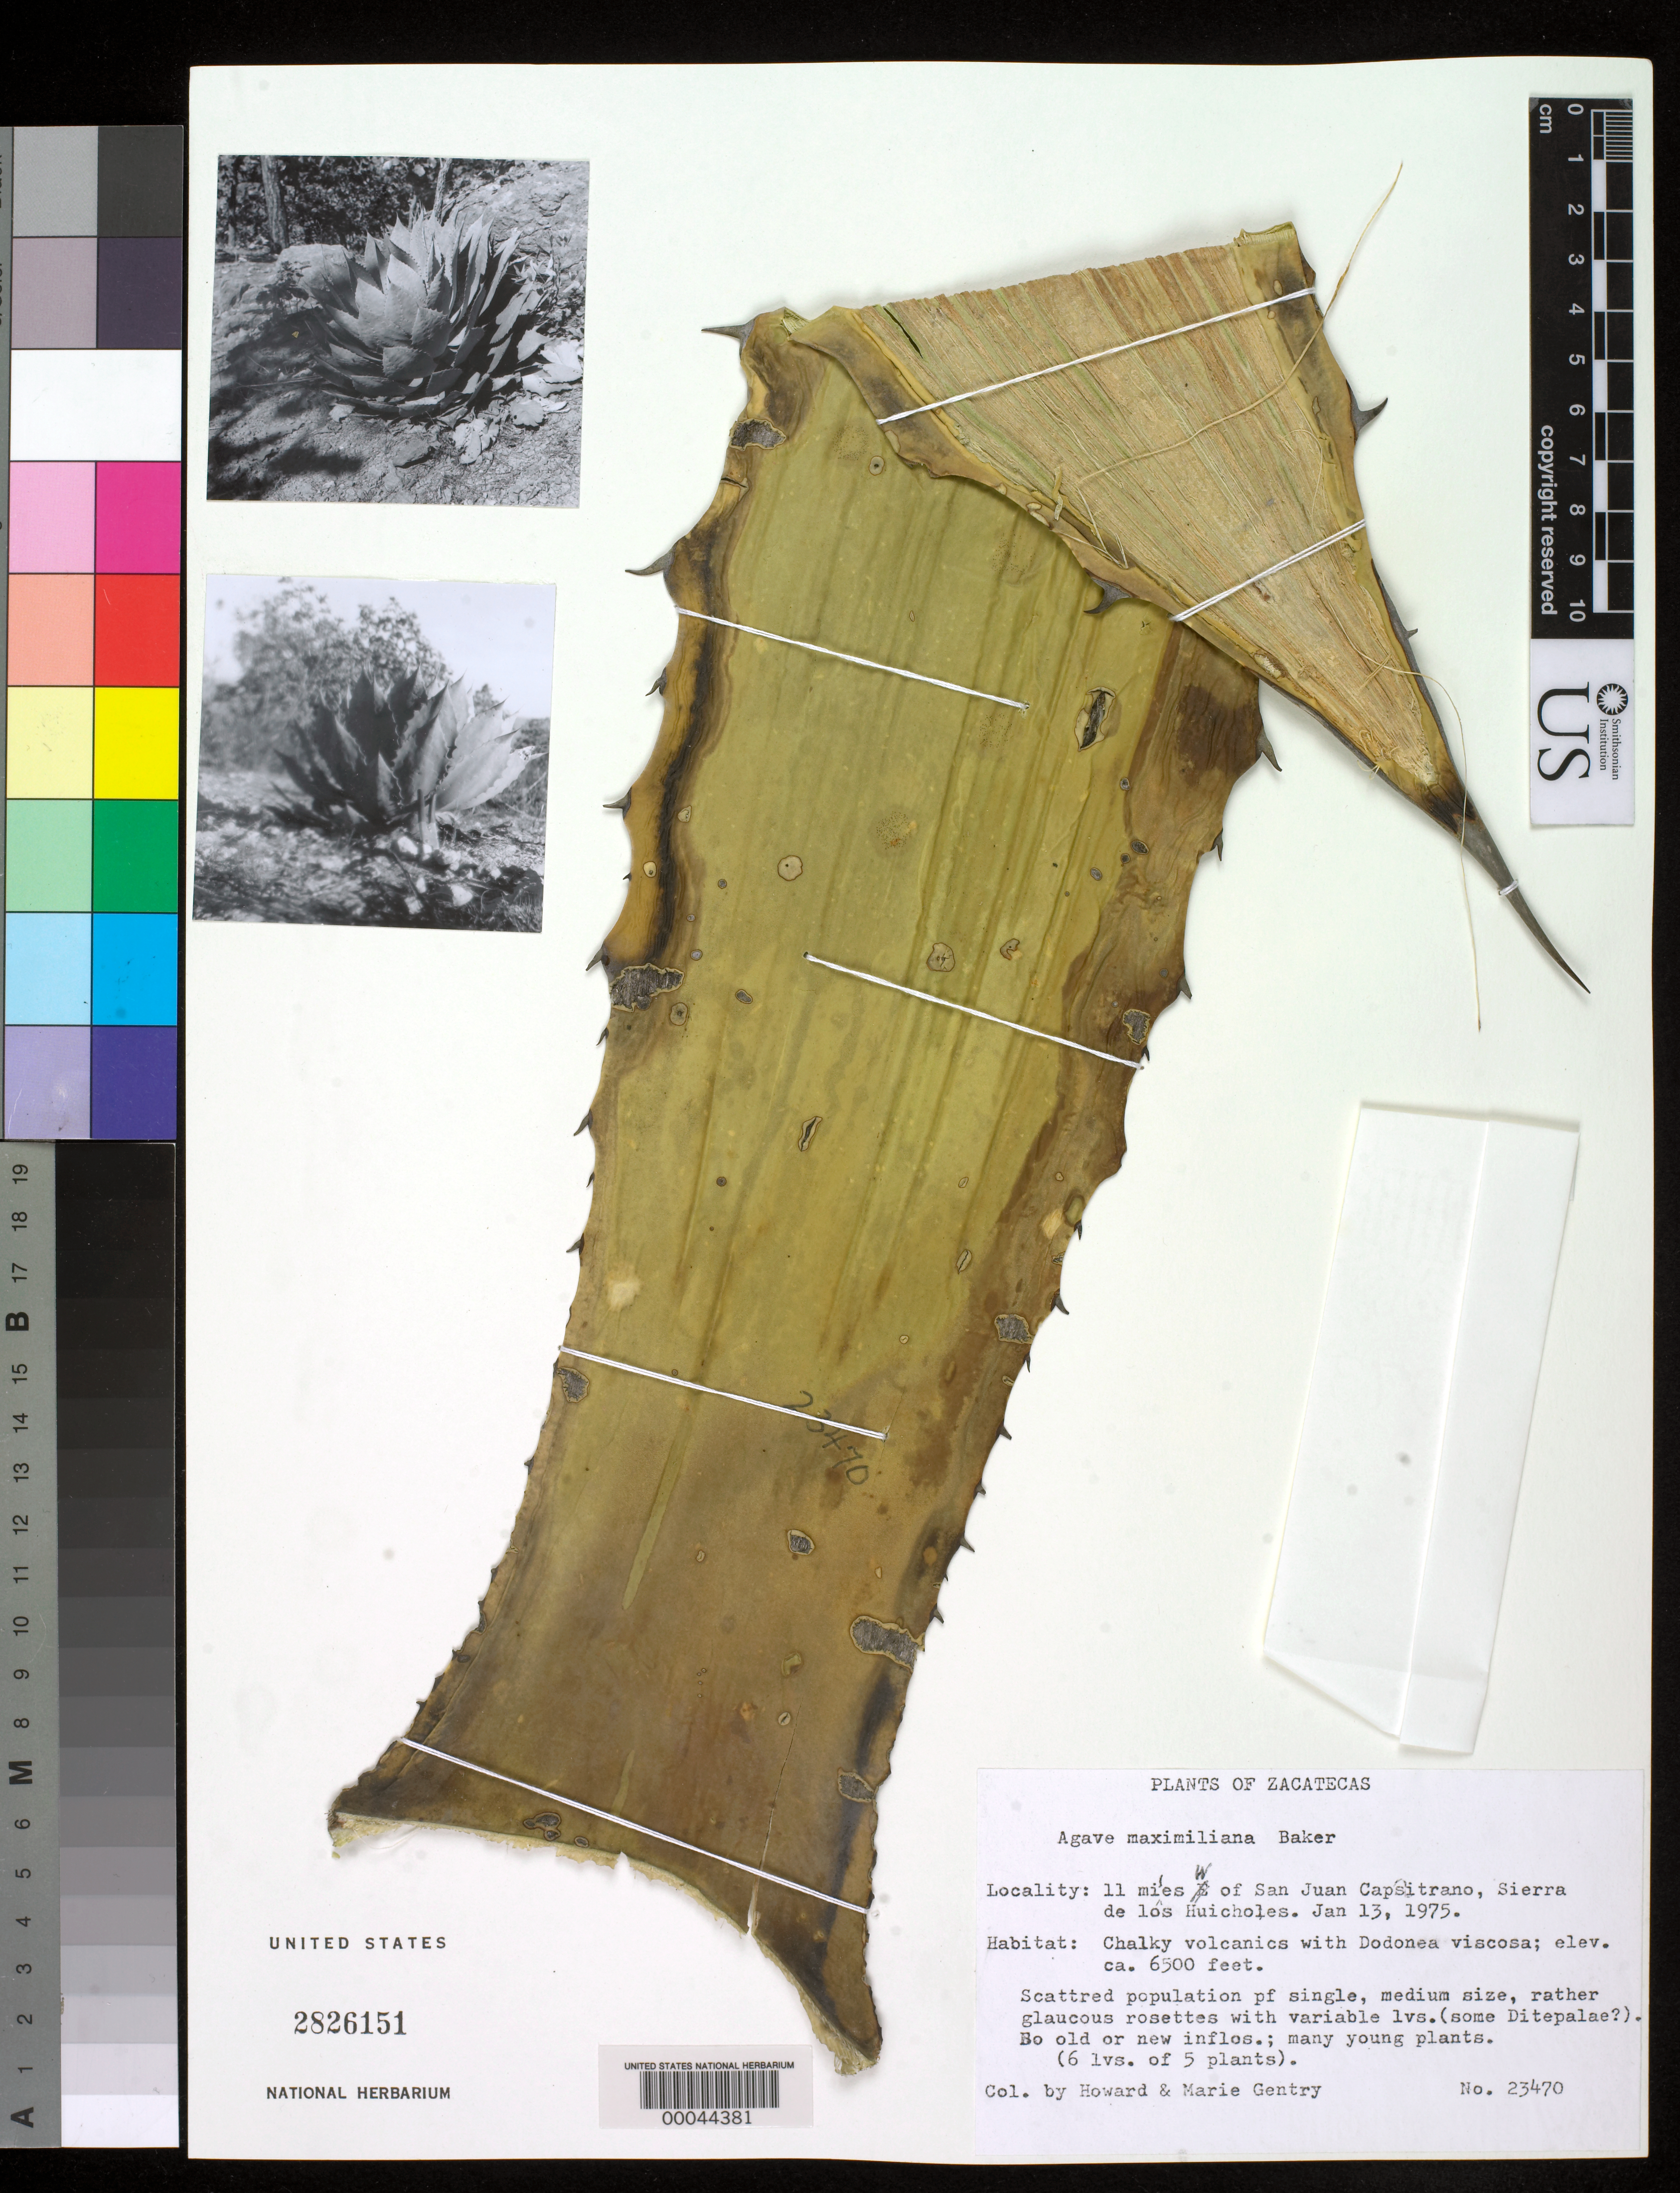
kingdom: Plantae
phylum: Tracheophyta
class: Liliopsida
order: Asparagales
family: Asparagaceae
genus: Agave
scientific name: Agave maximiliana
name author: Baker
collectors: H. S. Gentry & M. Gentry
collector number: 23470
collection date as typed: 13 Jan 1975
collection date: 1975-01-13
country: Mexico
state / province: Zacatecas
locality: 11 mi W of San Juan Capistrano, Sierra de Los Huicholes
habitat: Chalky volcanics w/ dodonea viscosa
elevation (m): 1981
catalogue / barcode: US 2826151